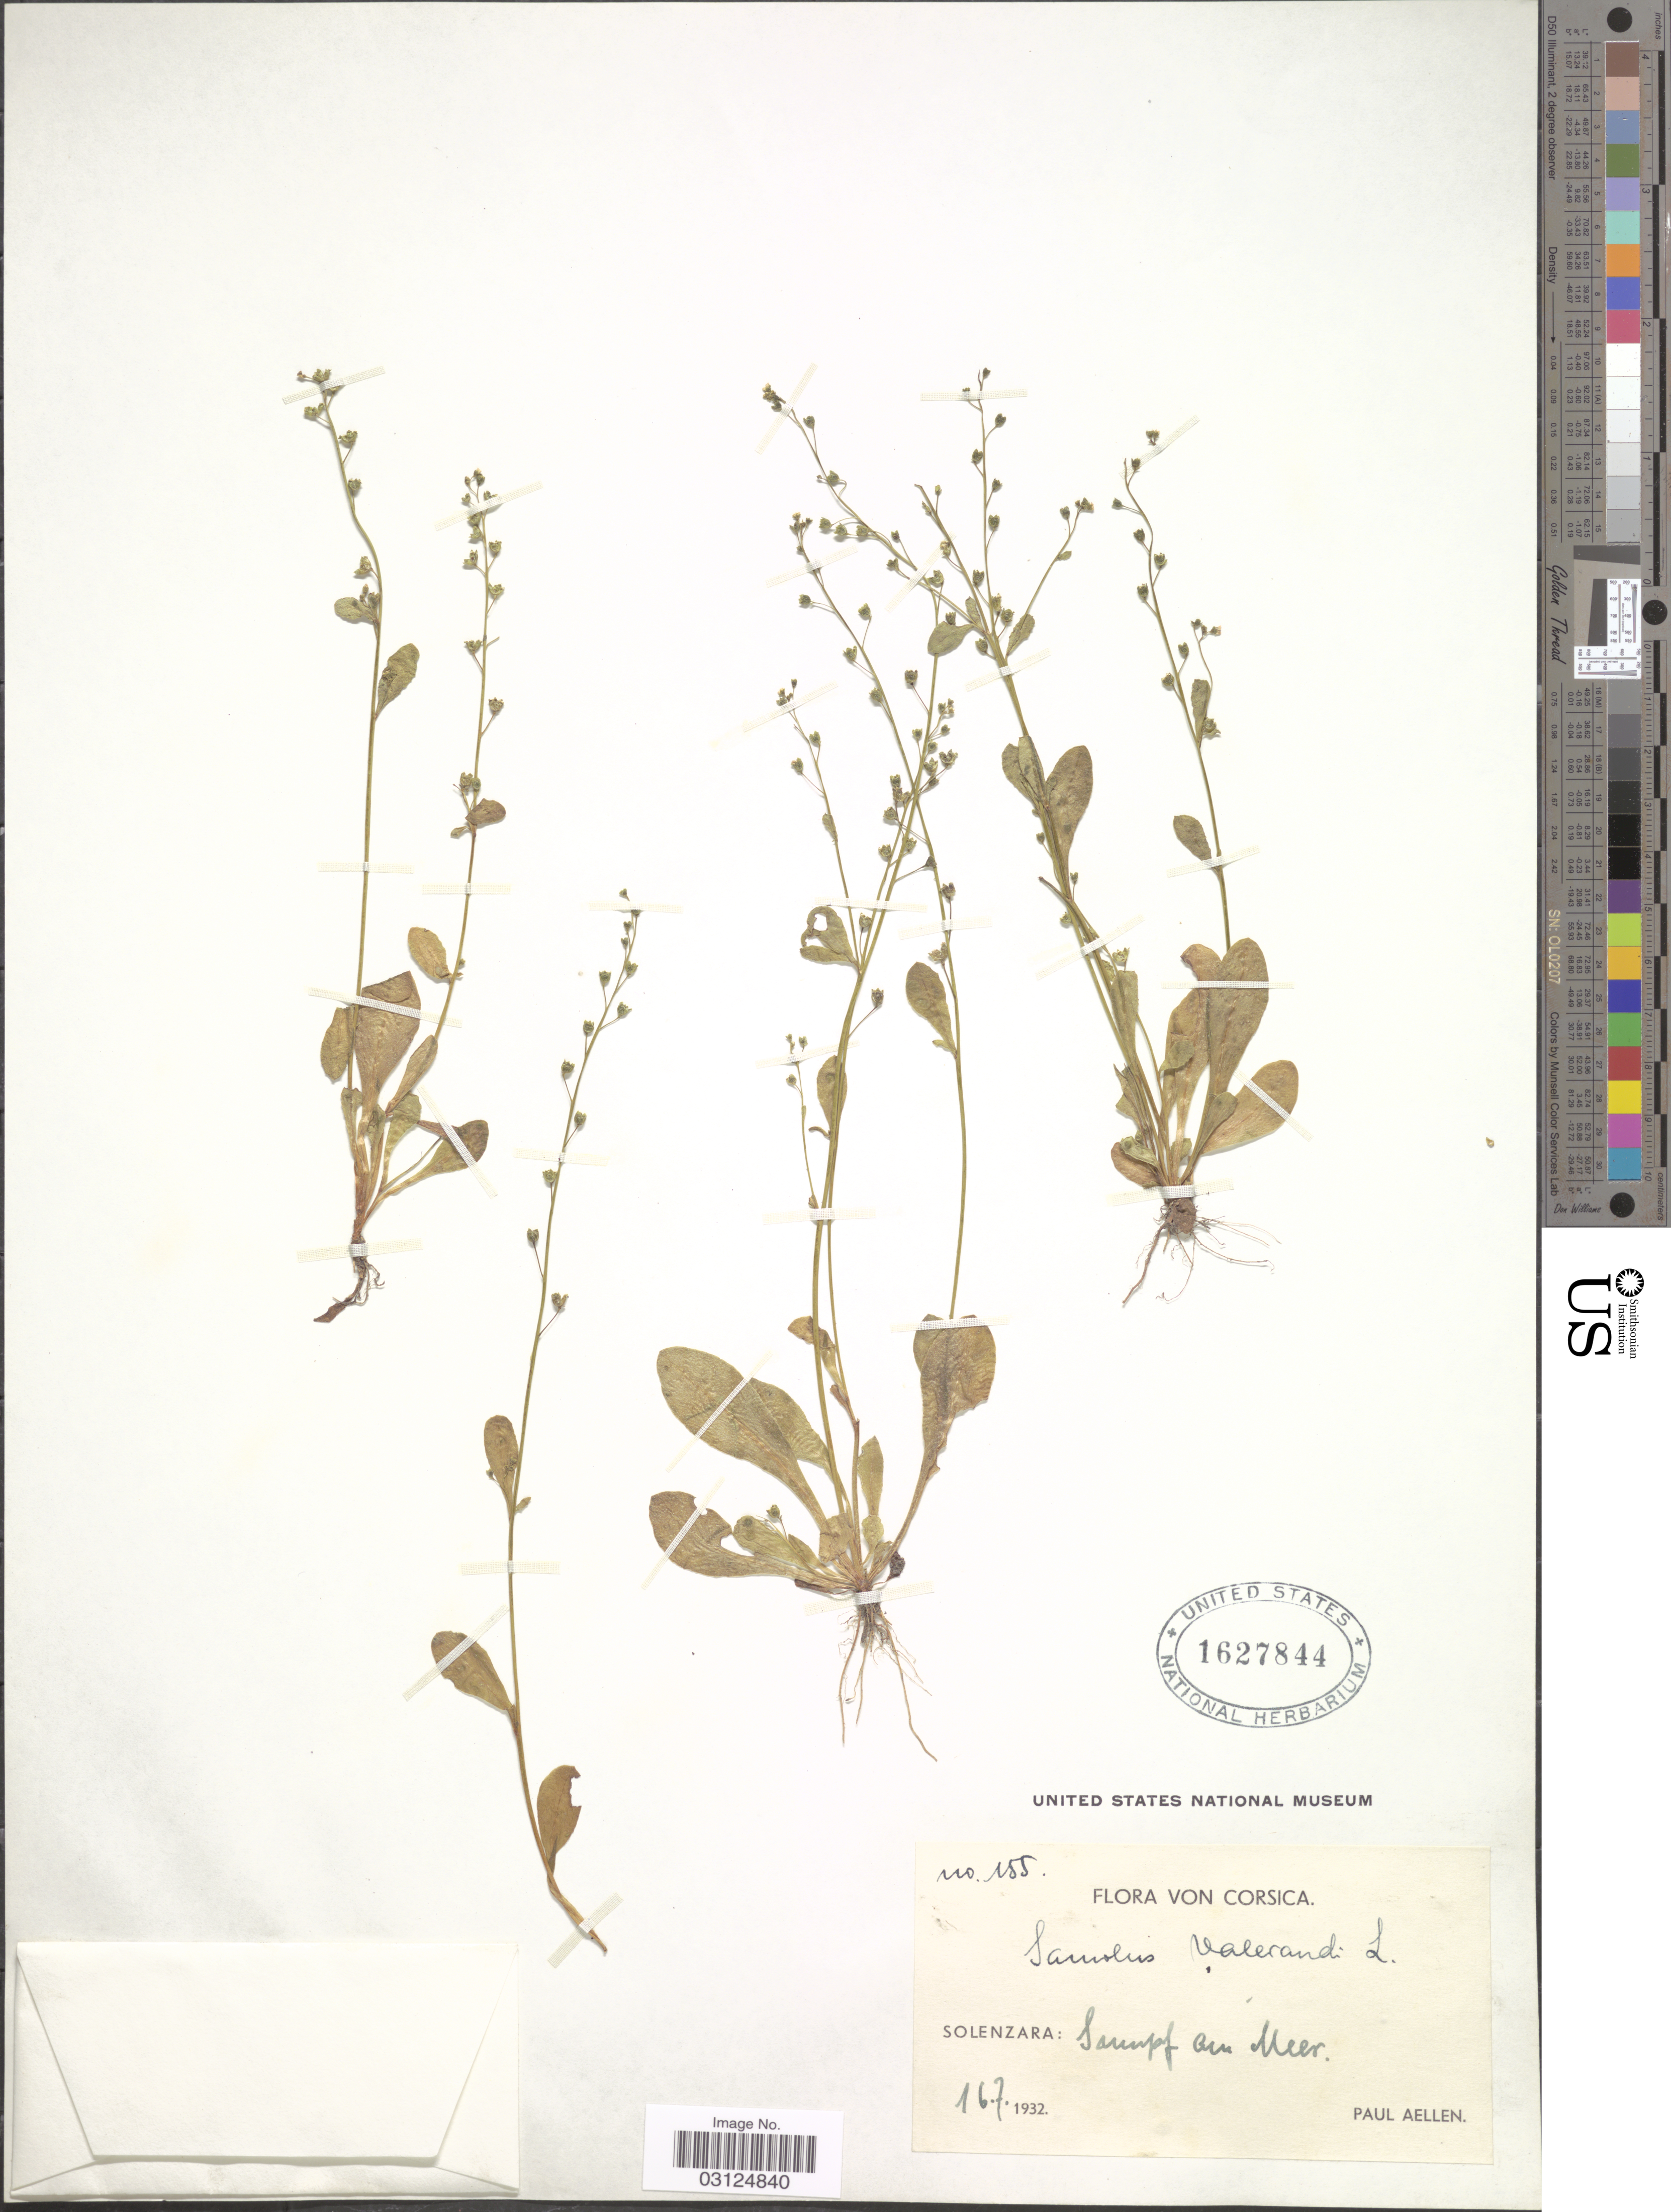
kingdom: Plantae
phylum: Tracheophyta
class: Magnoliopsida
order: Ericales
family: Primulaceae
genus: Samolus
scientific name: Samolus valerandi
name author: L.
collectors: P. Aellen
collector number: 155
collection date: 1932-07-16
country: France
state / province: Corsica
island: Corse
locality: Solenzara: Sampf aun Meer. [interpreted]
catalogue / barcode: US 1627844